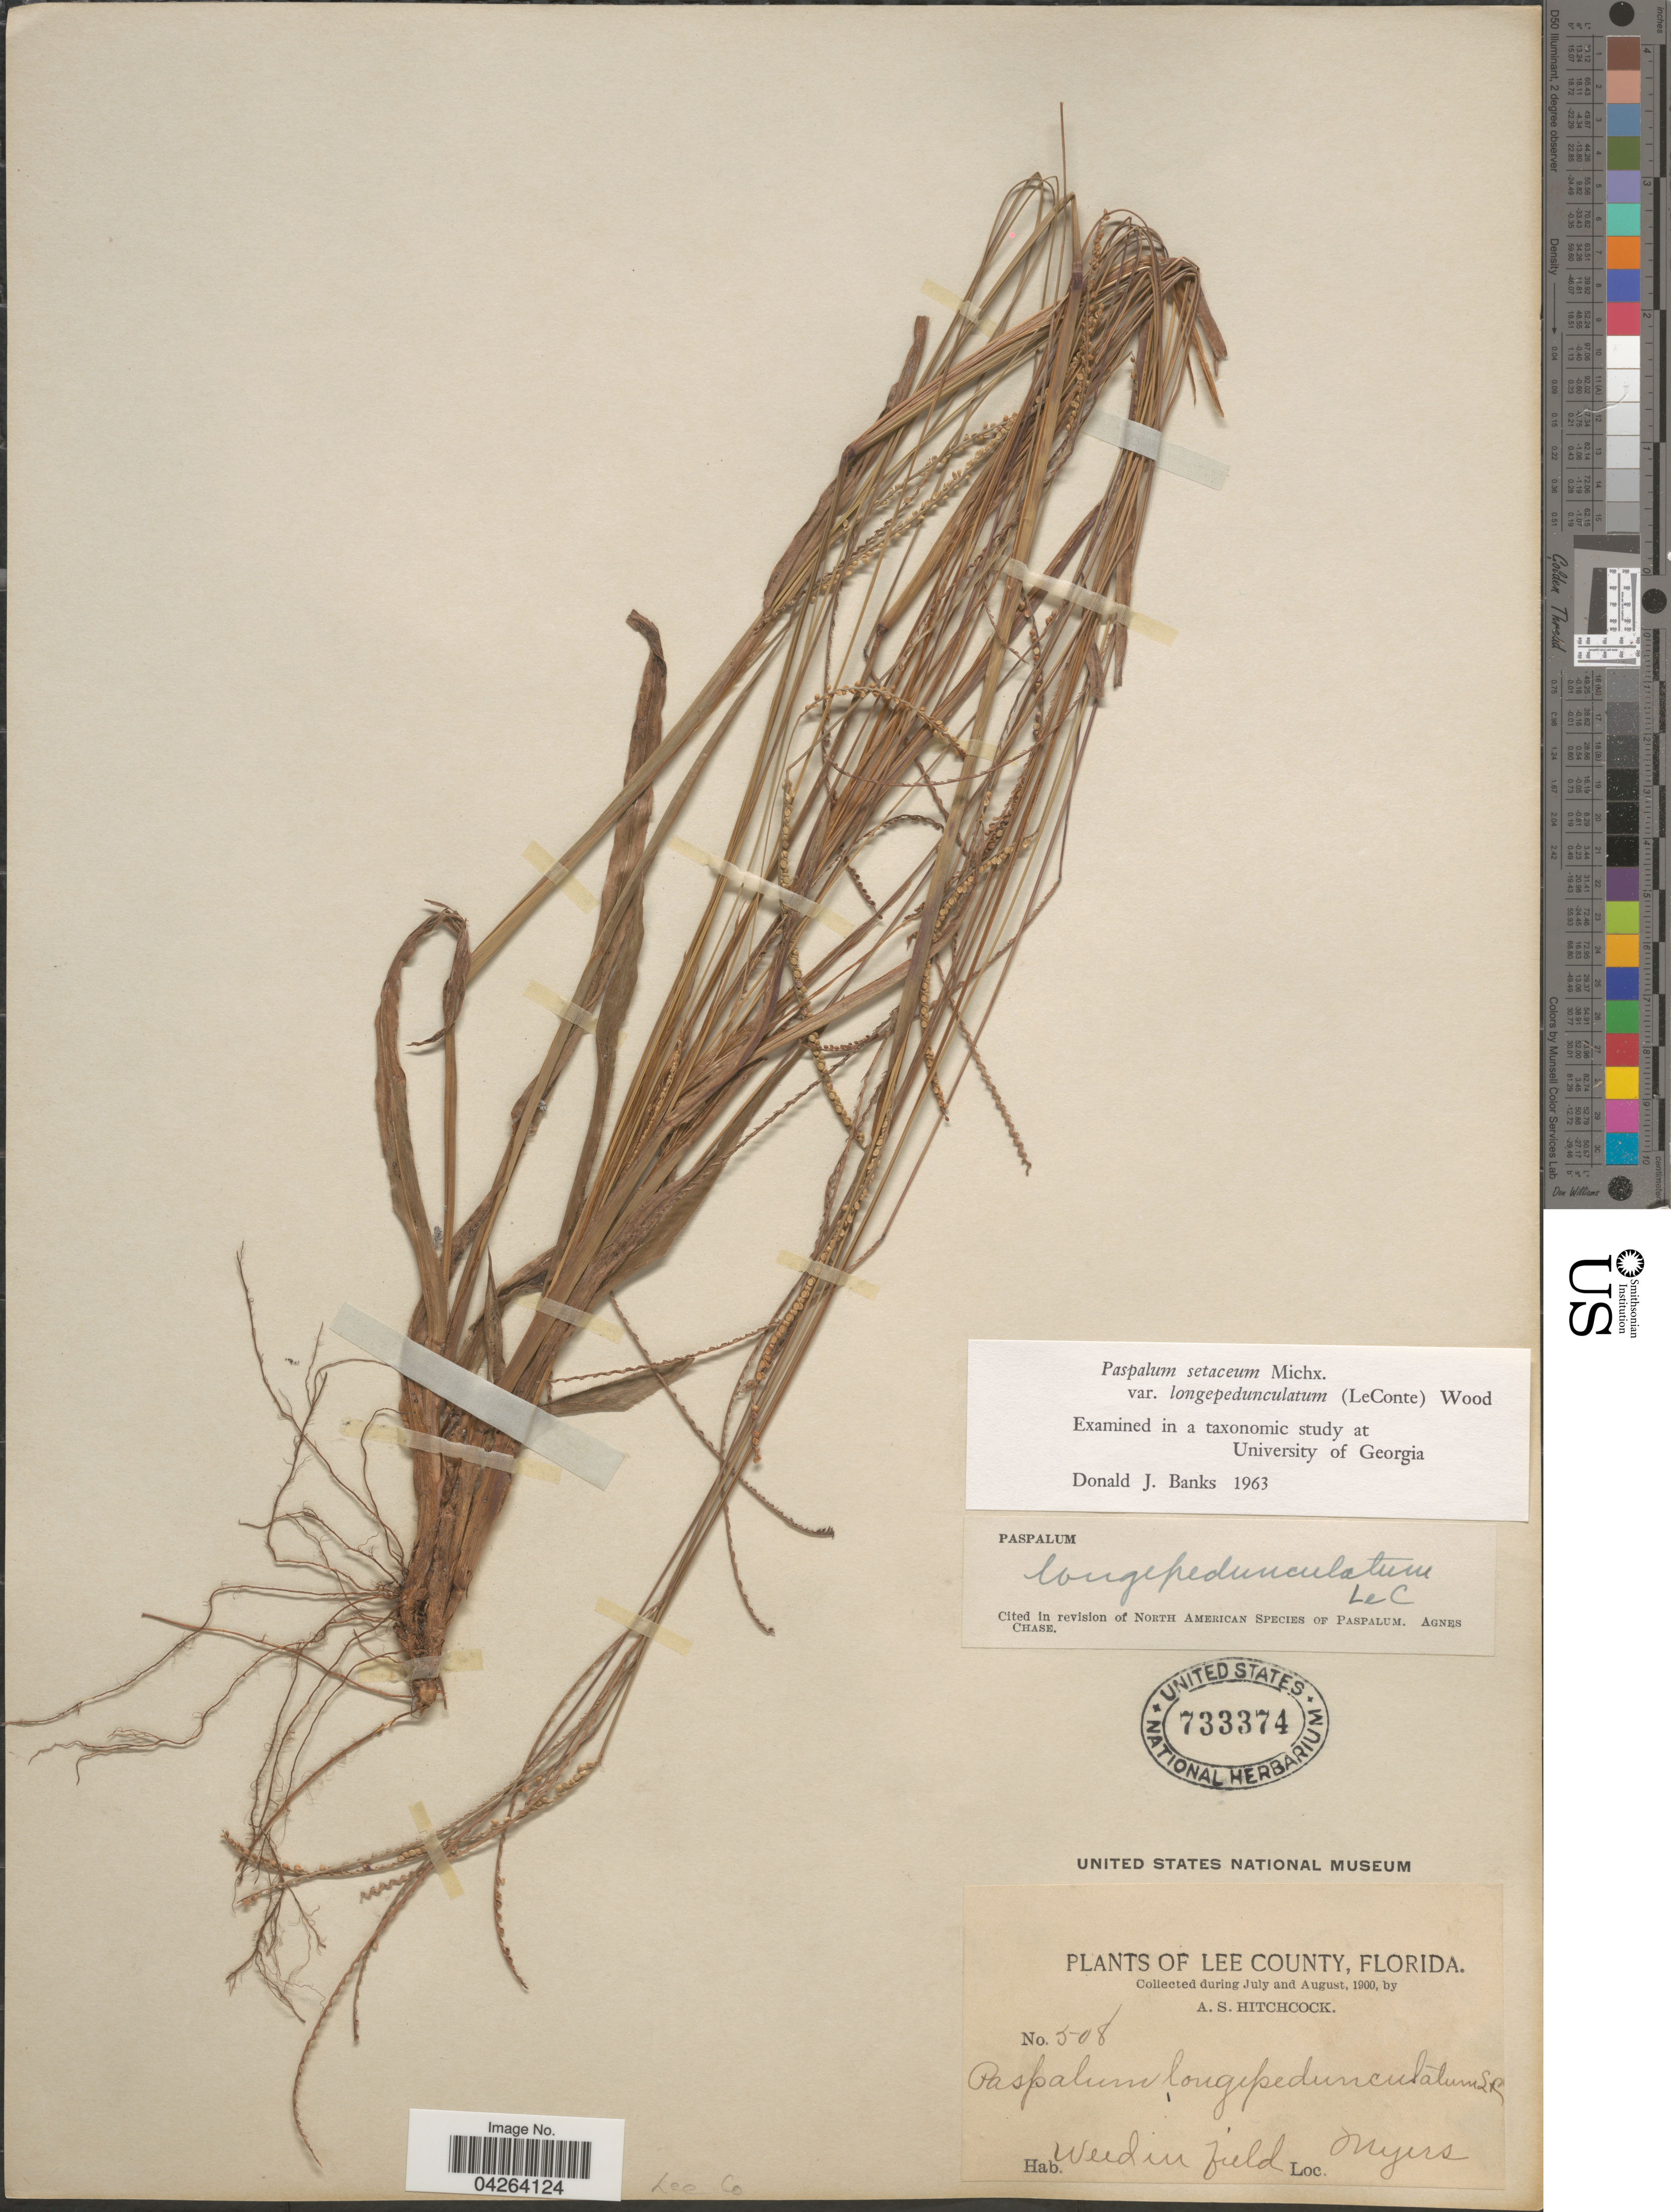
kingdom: Plantae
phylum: Tracheophyta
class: Liliopsida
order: Poales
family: Poaceae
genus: Paspalum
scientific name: Paspalum setaceum var. longipedunculatum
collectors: A. S. Hitchcock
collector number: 508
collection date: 1900-07/1900-08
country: United States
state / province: Florida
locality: Lee County. Weed in field. Myers.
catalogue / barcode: US 733374